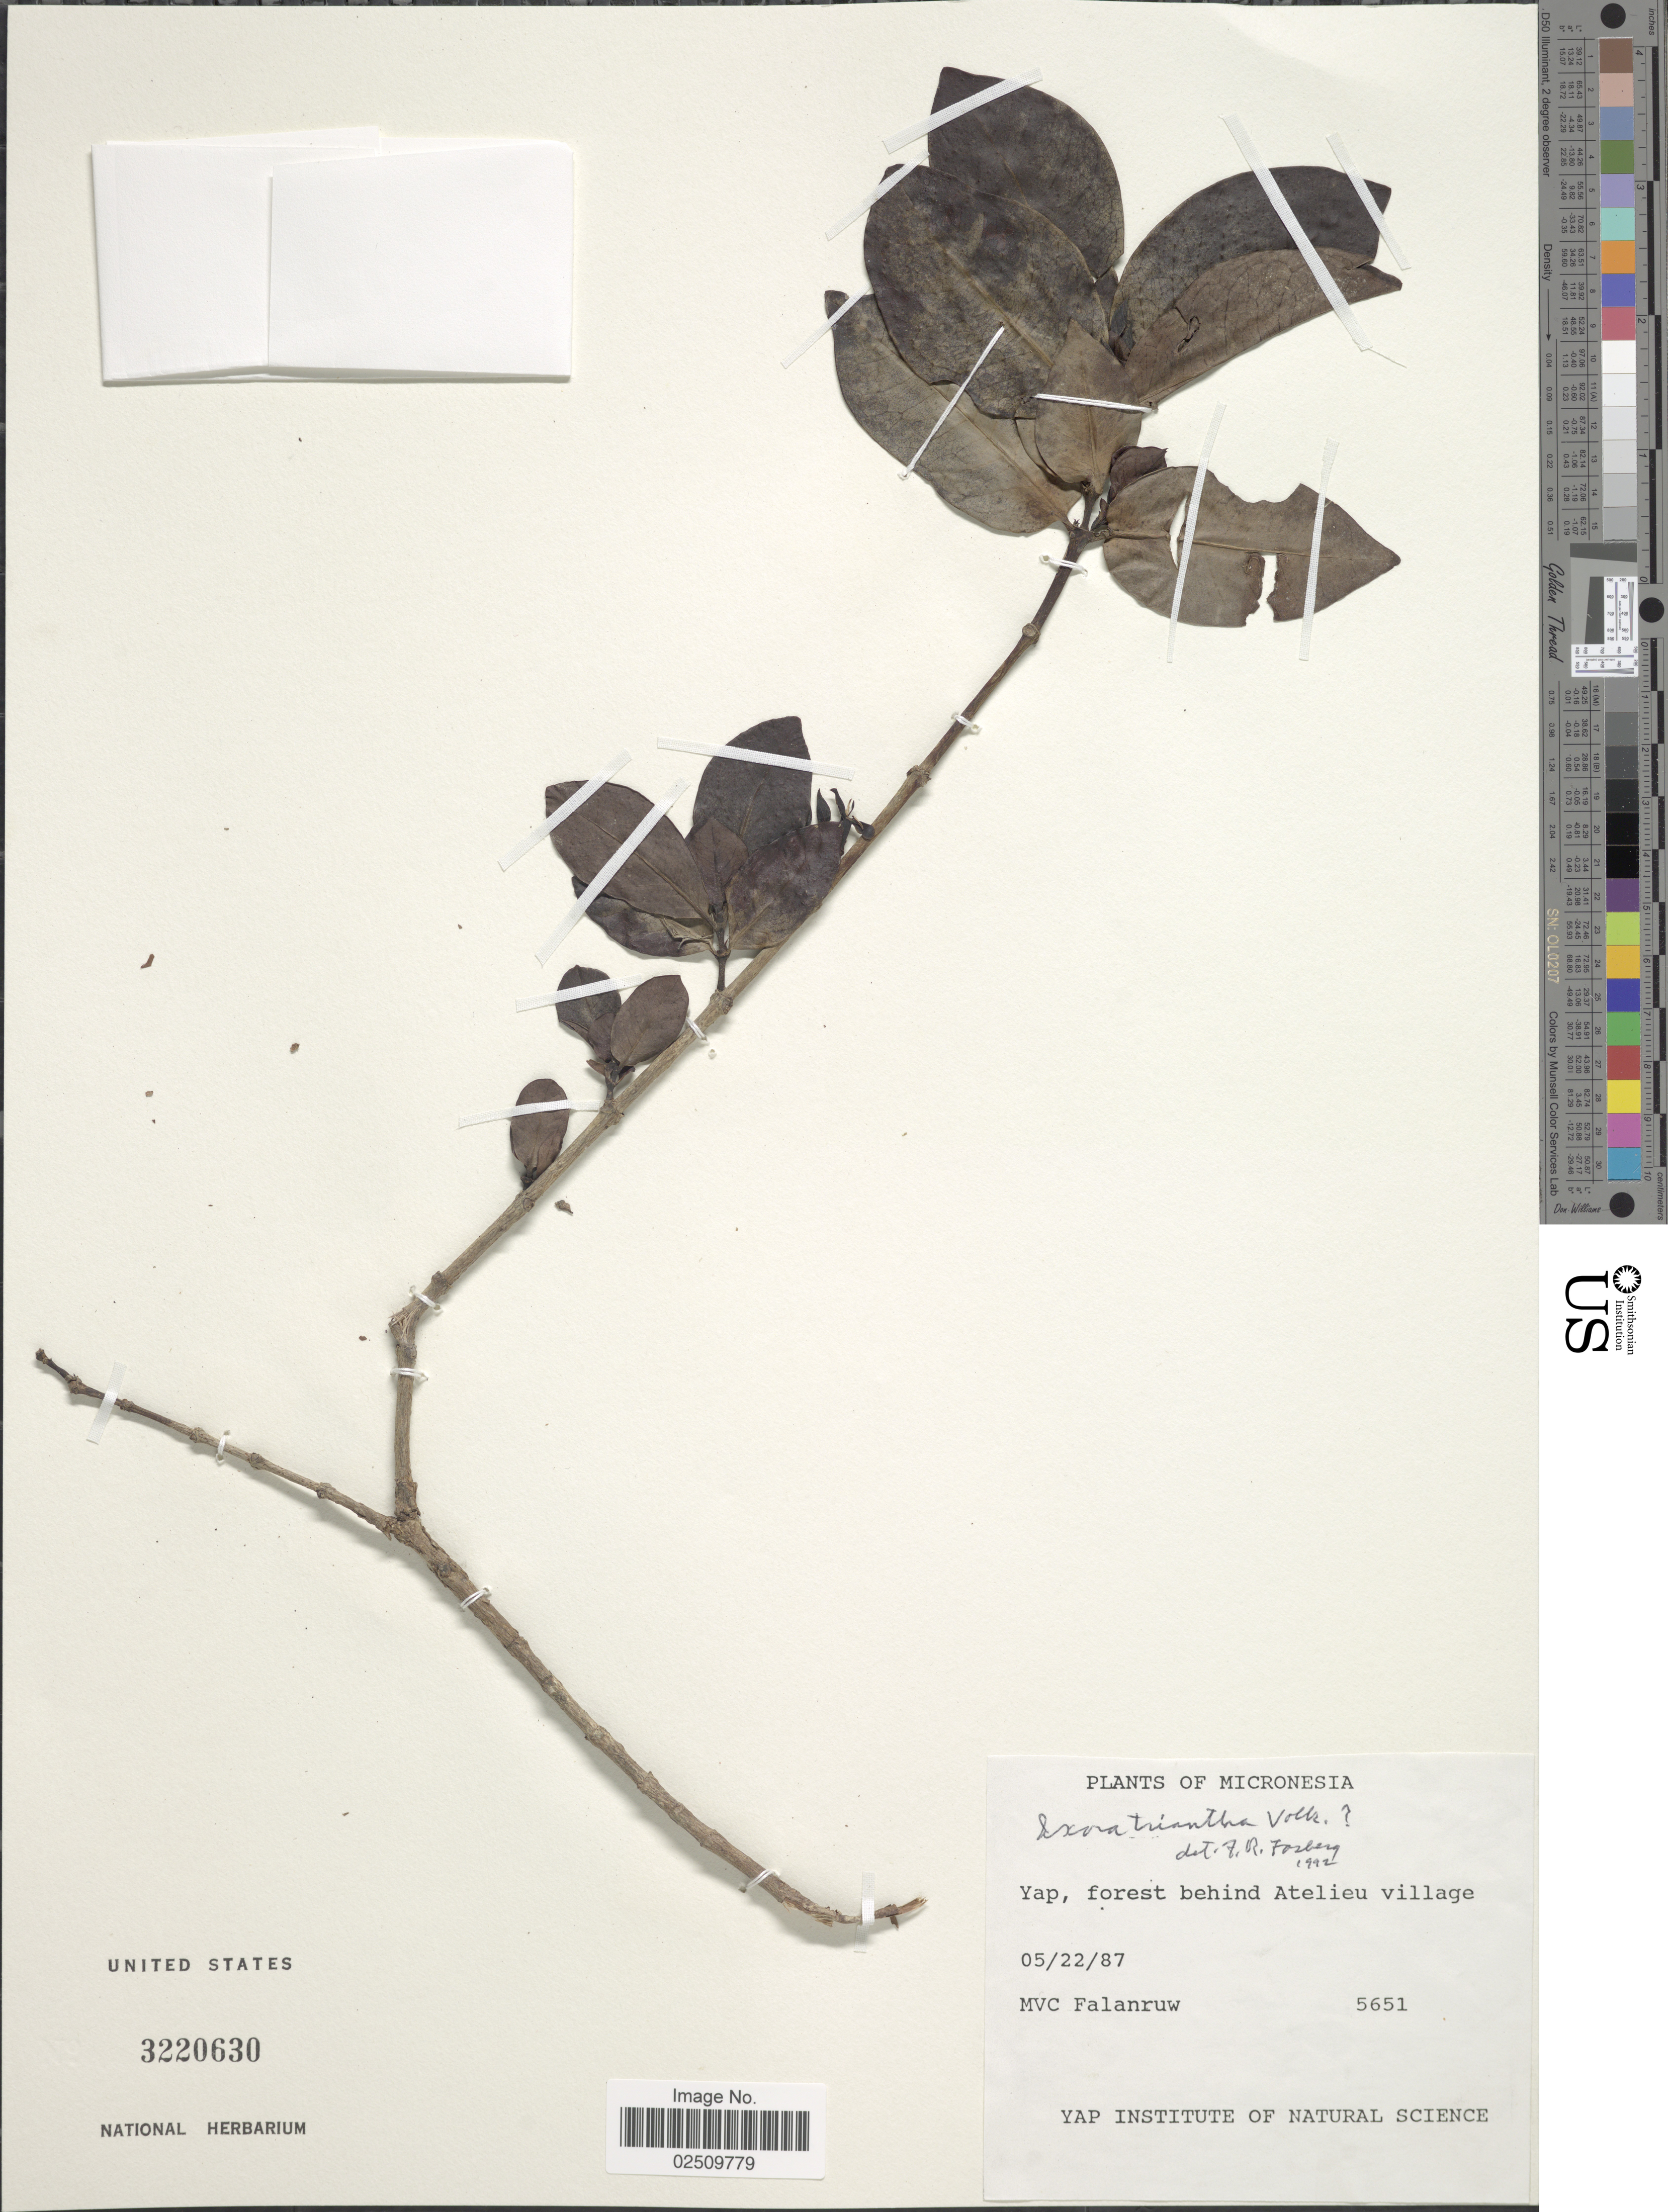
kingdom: Plantae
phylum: Tracheophyta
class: Magnoliopsida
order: Gentianales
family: Rubiaceae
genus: Ixora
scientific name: Ixora triantha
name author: Volkens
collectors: M. V. Falanruw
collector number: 5651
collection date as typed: Transcribed d/m/y: 22/5/87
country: Micronesia, Federated States of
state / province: Yap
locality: Micronesia. Forest behind Atelieu village.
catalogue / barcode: US 3220630